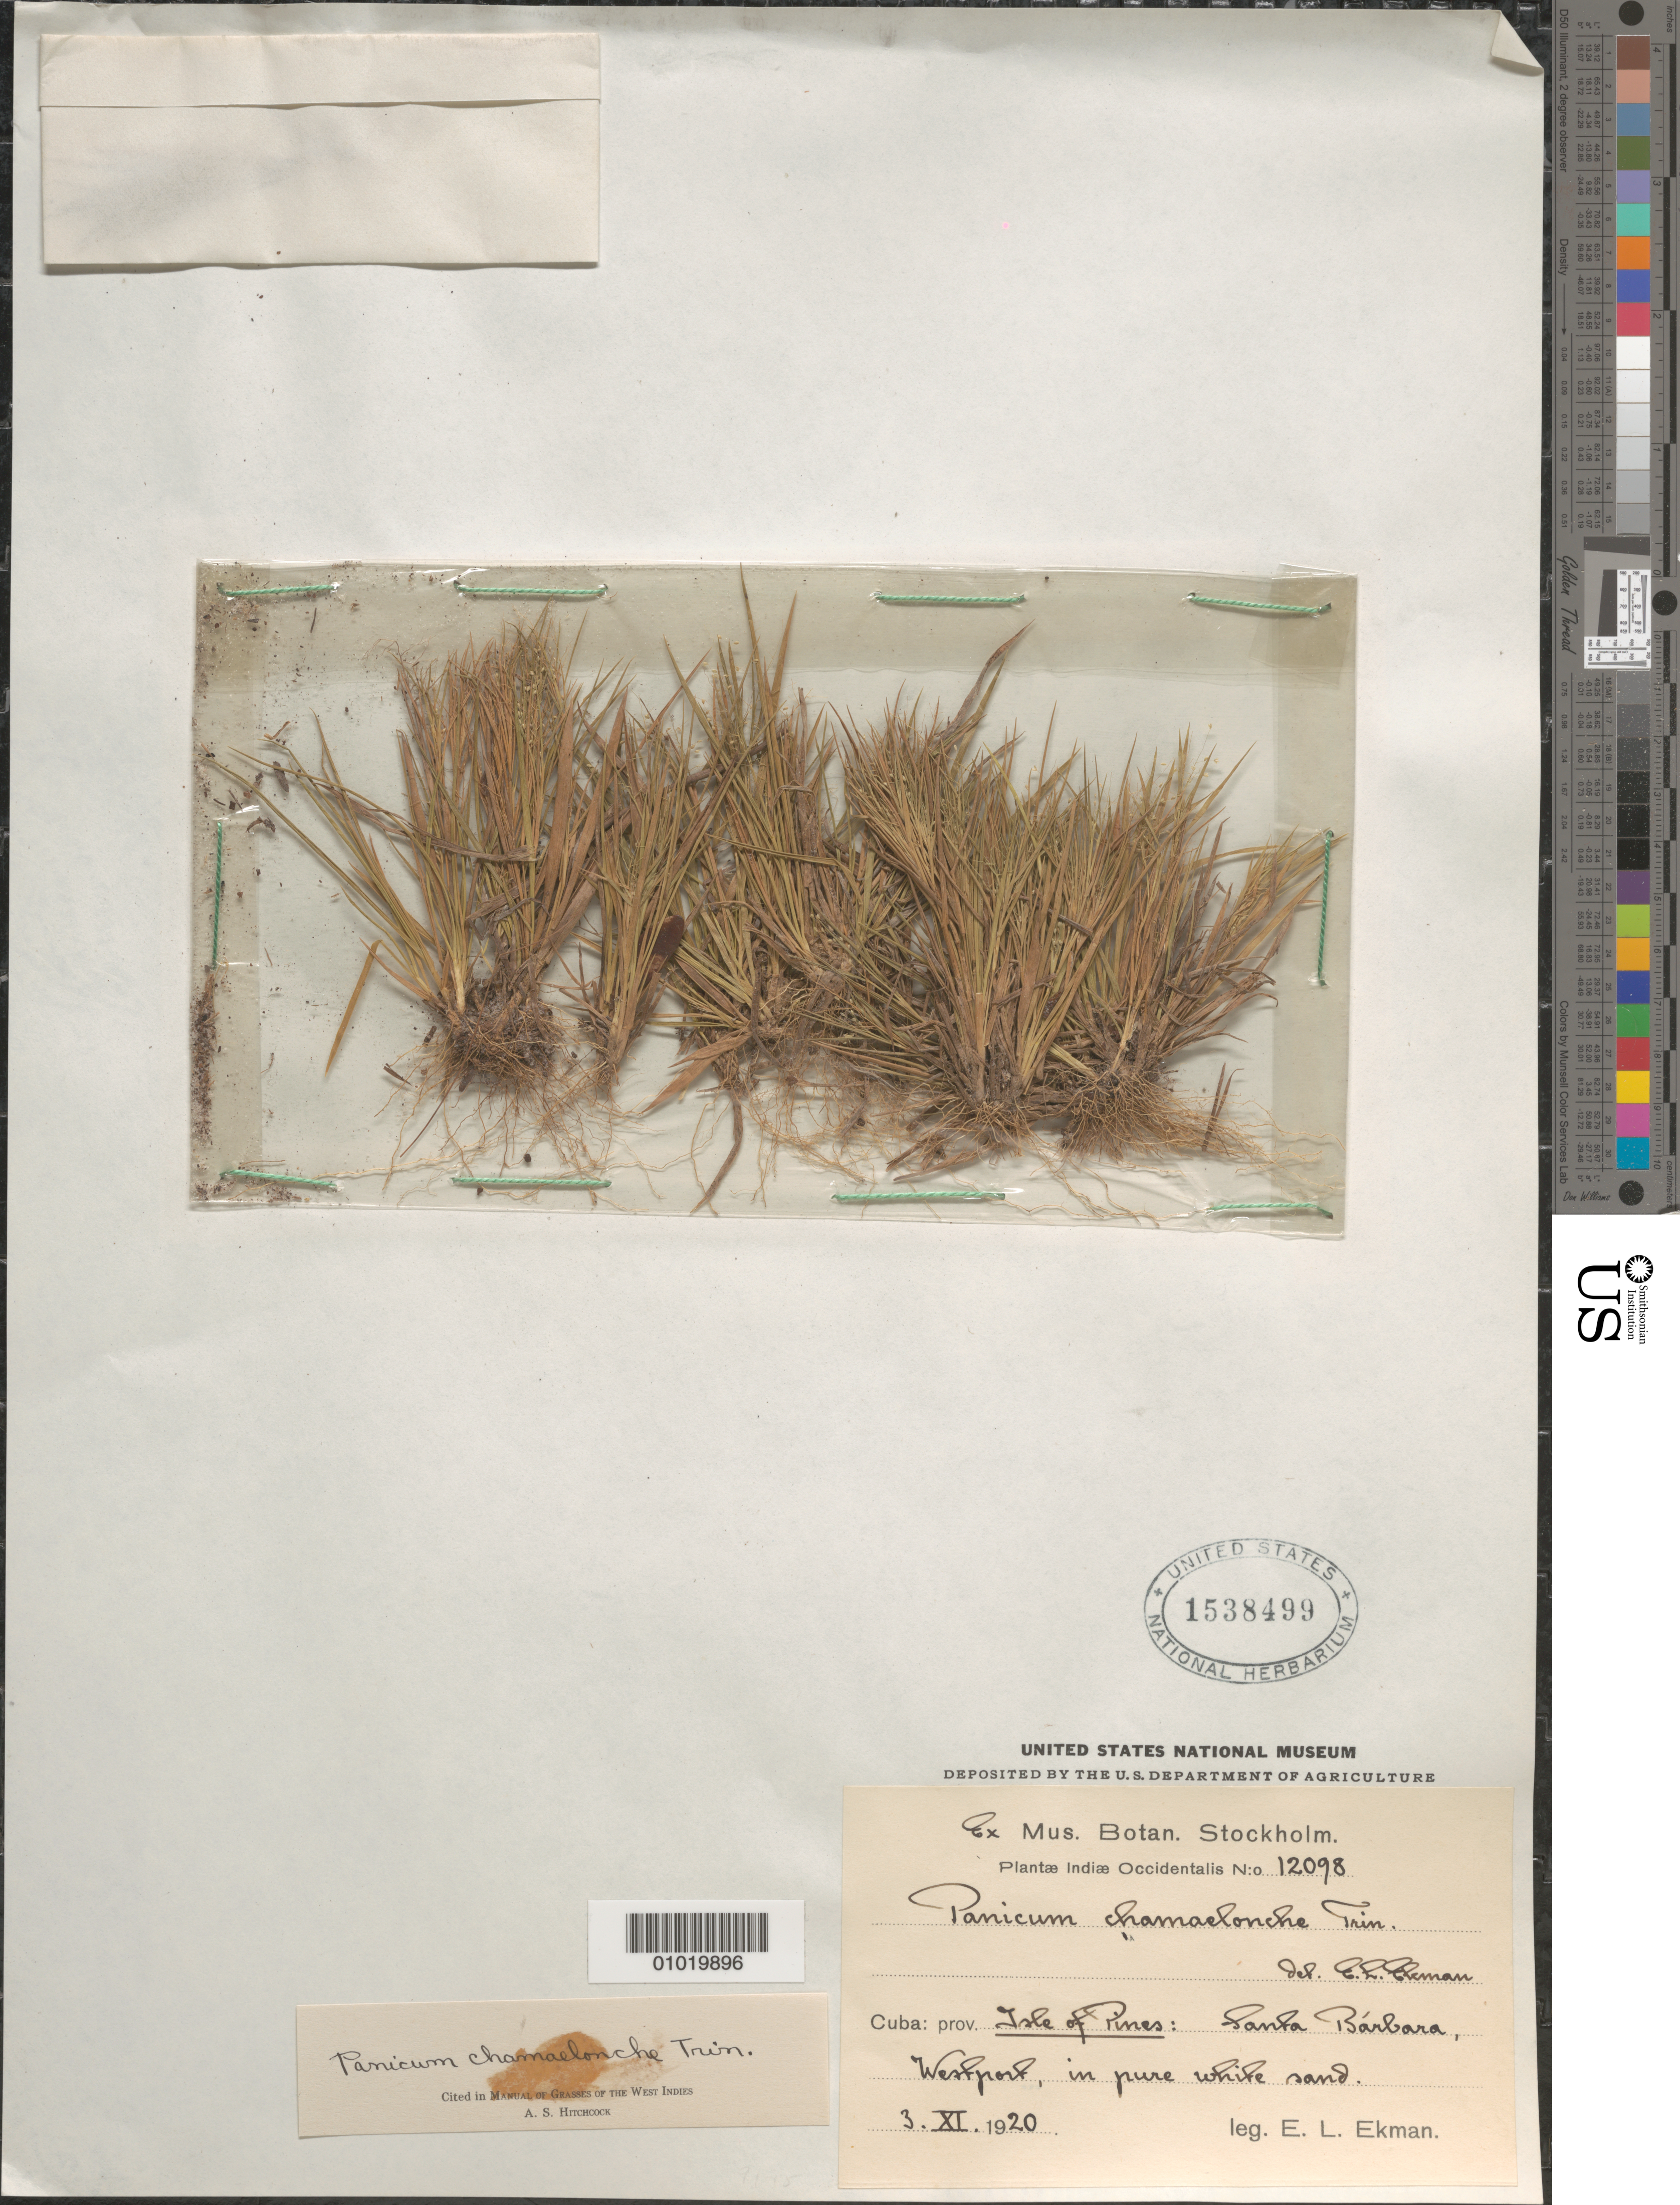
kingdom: Plantae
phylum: Tracheophyta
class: Liliopsida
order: Poales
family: Poaceae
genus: Panicum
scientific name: Panicum chamaelonche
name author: Trin.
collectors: E. L. Ekman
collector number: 12098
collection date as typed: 03 Nov 1920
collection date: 1920-11-03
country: Cuba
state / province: Isla de la Juventud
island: Isla de la Juventud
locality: [Isle of Pines]: Santa Barbara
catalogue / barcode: US 1538499